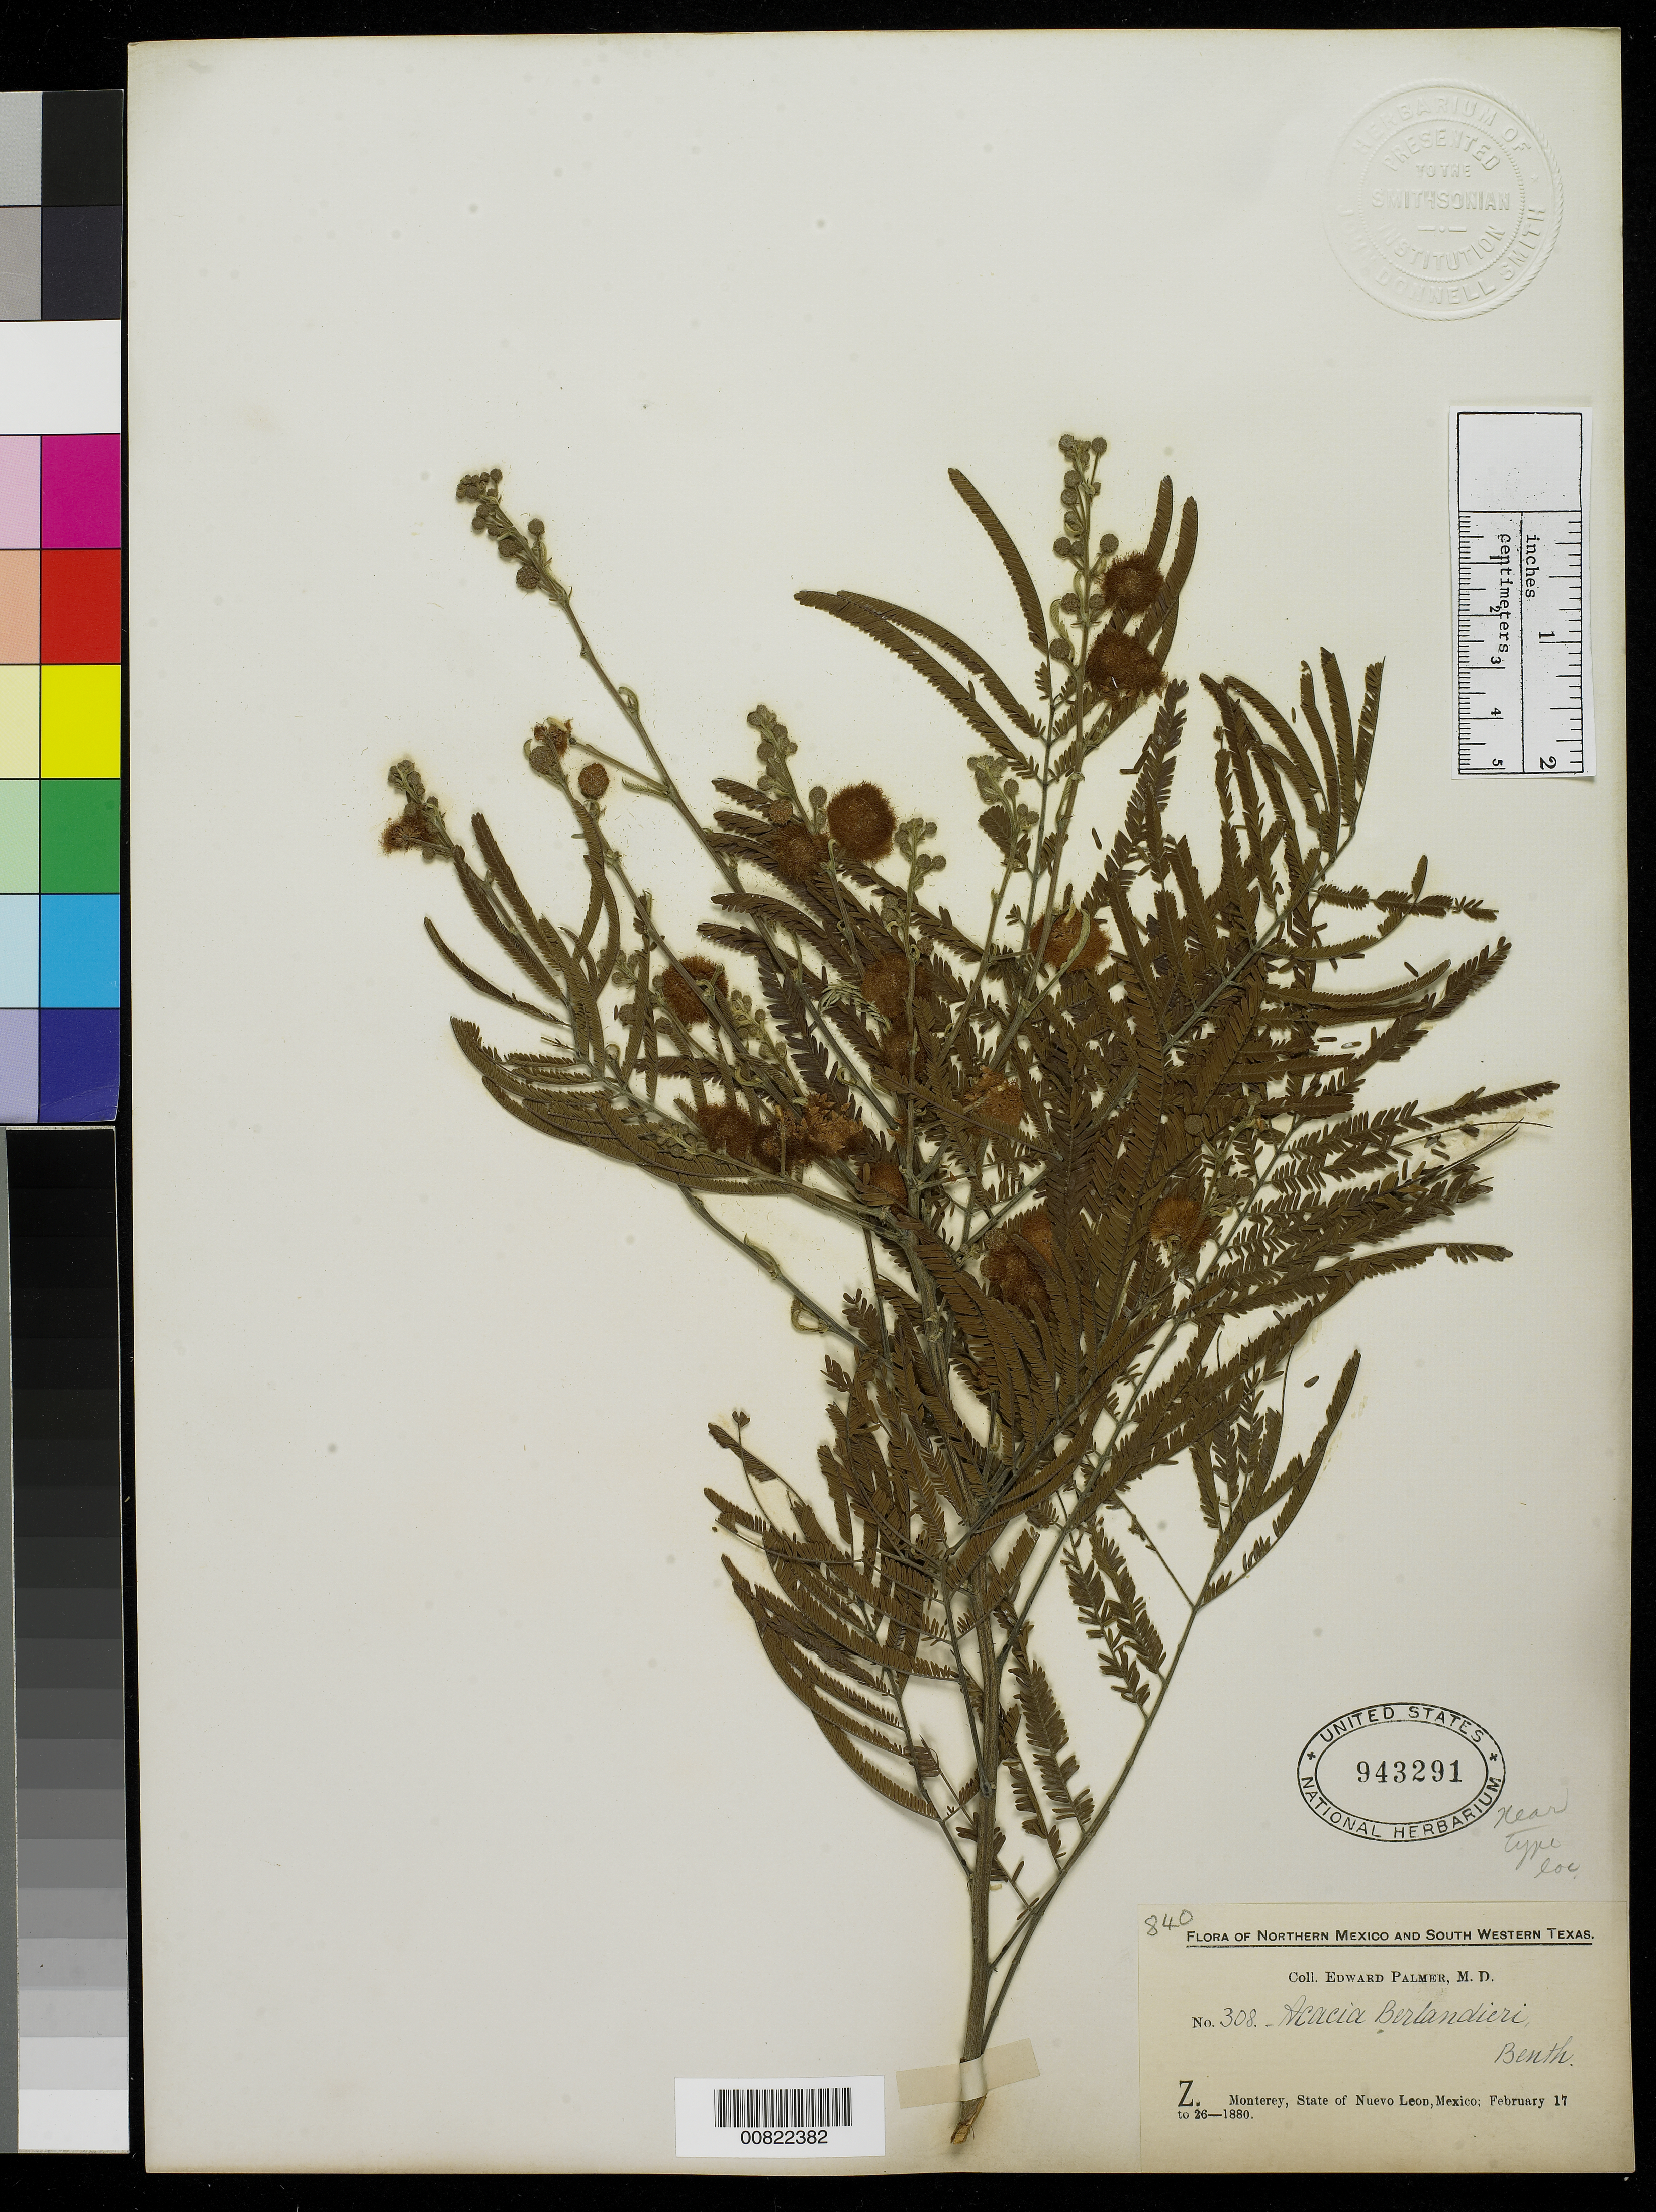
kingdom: Plantae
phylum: Tracheophyta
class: Magnoliopsida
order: Fabales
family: Fabaceae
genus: Senegalia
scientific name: Senegalia berlandieri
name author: (Benth.) Britton & Rose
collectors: E. Palmer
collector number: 308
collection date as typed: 17 Feb 1880 to 26 Feb 1880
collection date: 1880-02-17/1880-02-26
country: Mexico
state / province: Nuevo León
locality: Z. Monterrey, Nuevo León.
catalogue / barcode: US 943291